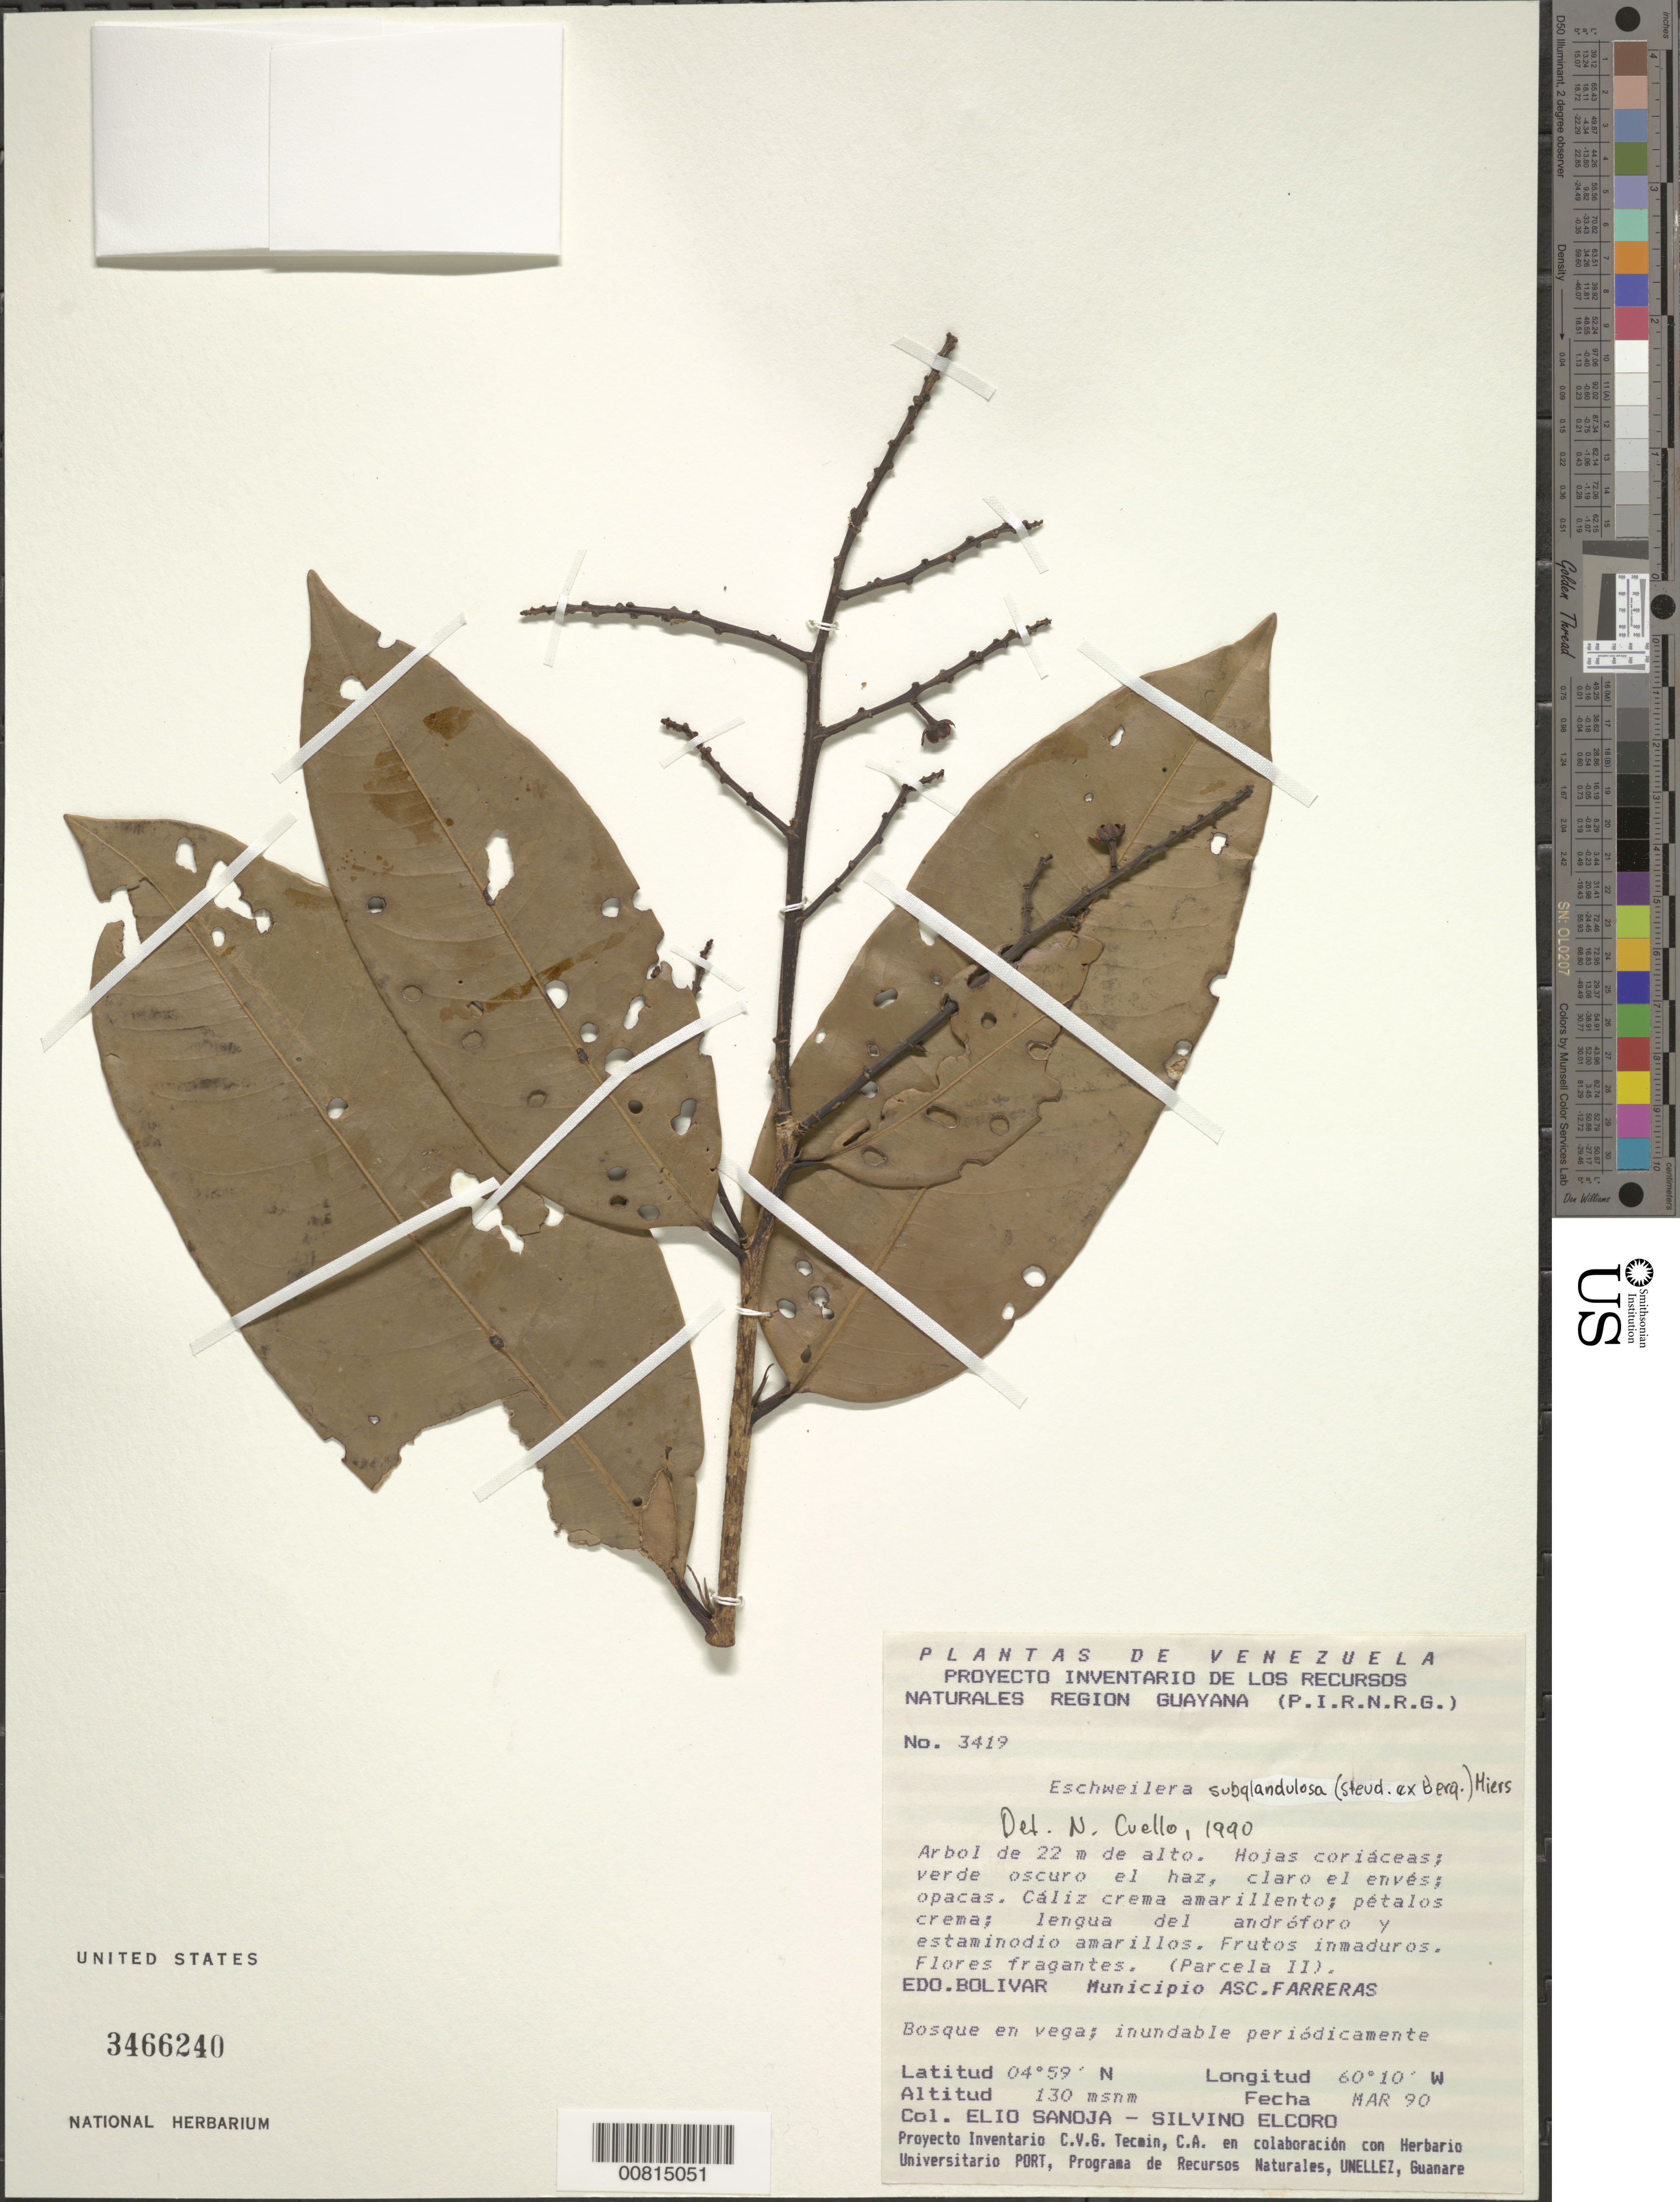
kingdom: Plantae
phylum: Tracheophyta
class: Magnoliopsida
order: Ericales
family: Lecythidaceae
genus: Eschweilera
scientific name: Eschweilera subglandulosa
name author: (Steud. ex Berg) Miers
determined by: Cuello, Nidia L.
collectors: E. Sanoja & S. Elcoro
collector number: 3419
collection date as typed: Mar-90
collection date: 1990-03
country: Venezuela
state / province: Bolívar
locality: Mun. Asc. Farreras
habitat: Bosque en vega; inundable periodicamente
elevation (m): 130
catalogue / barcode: US 3466240